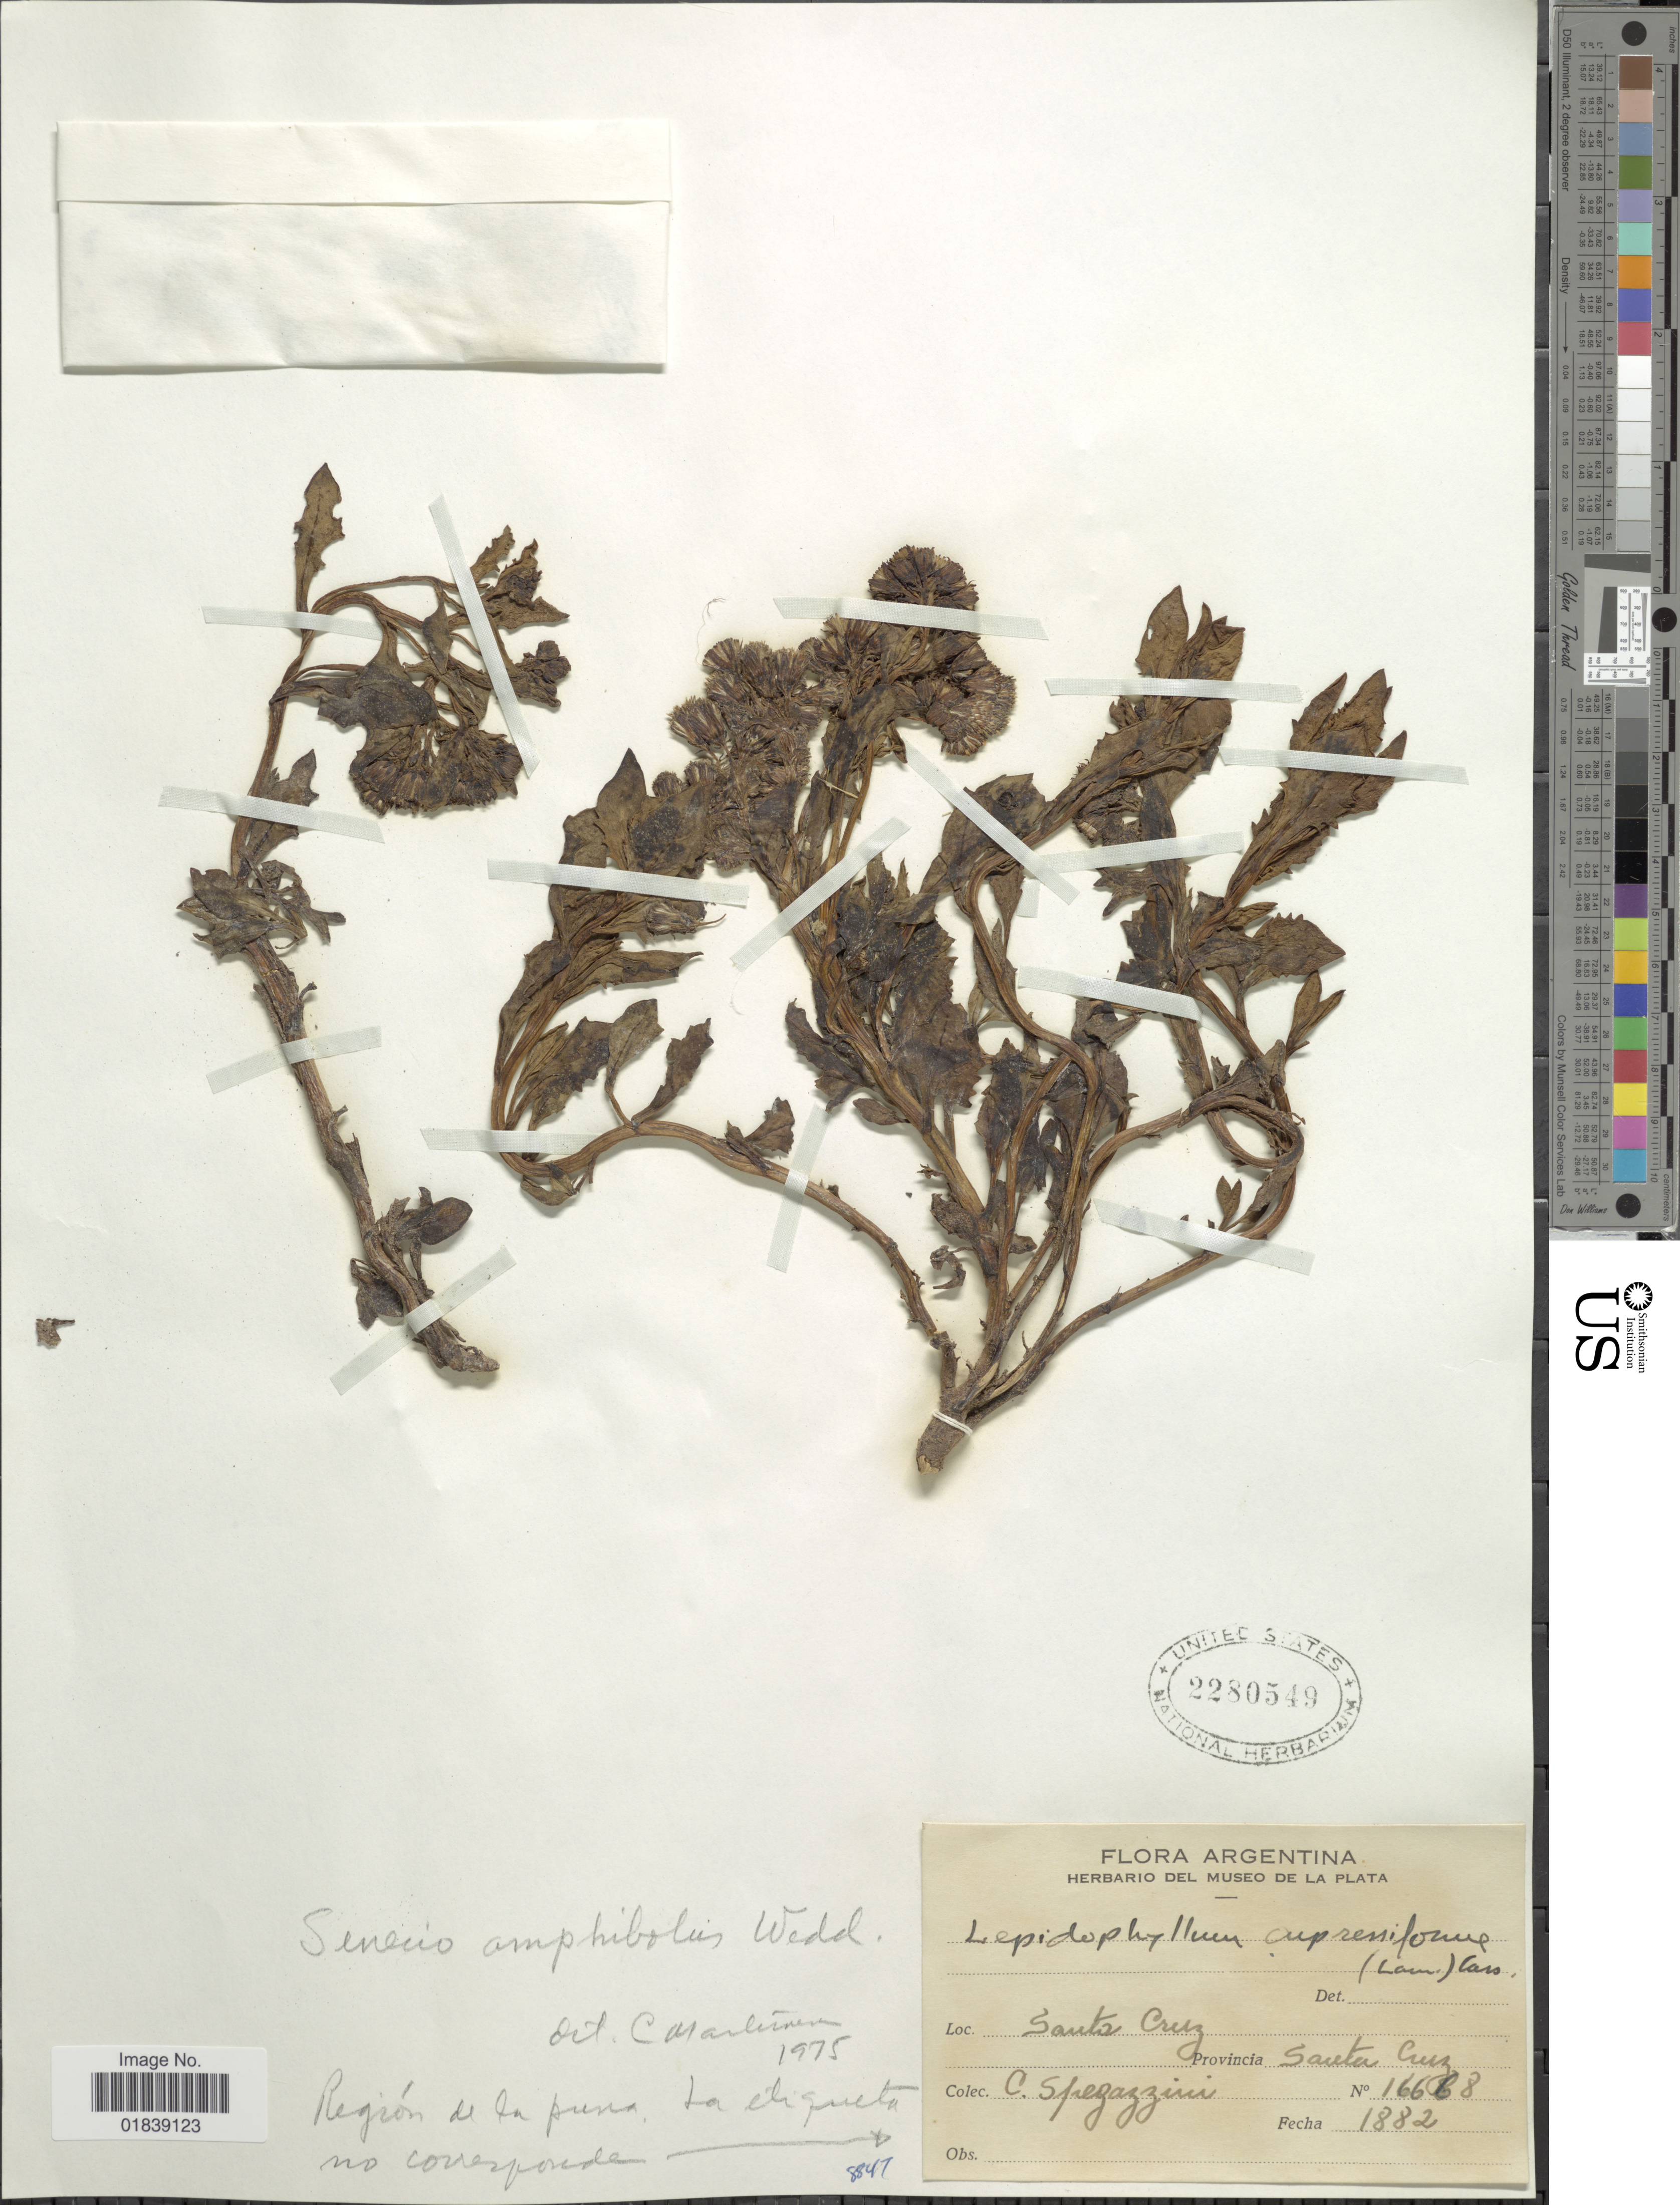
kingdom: Plantae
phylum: Tracheophyta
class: Magnoliopsida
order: Asterales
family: Asteraceae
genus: Senecio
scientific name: Senecio kolenatianus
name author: C.A. Mey.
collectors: C. L. Spegazzini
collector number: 16618*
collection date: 1882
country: Argentina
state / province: Santa Cruz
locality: Provincia santa Cruz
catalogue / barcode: US 2280549